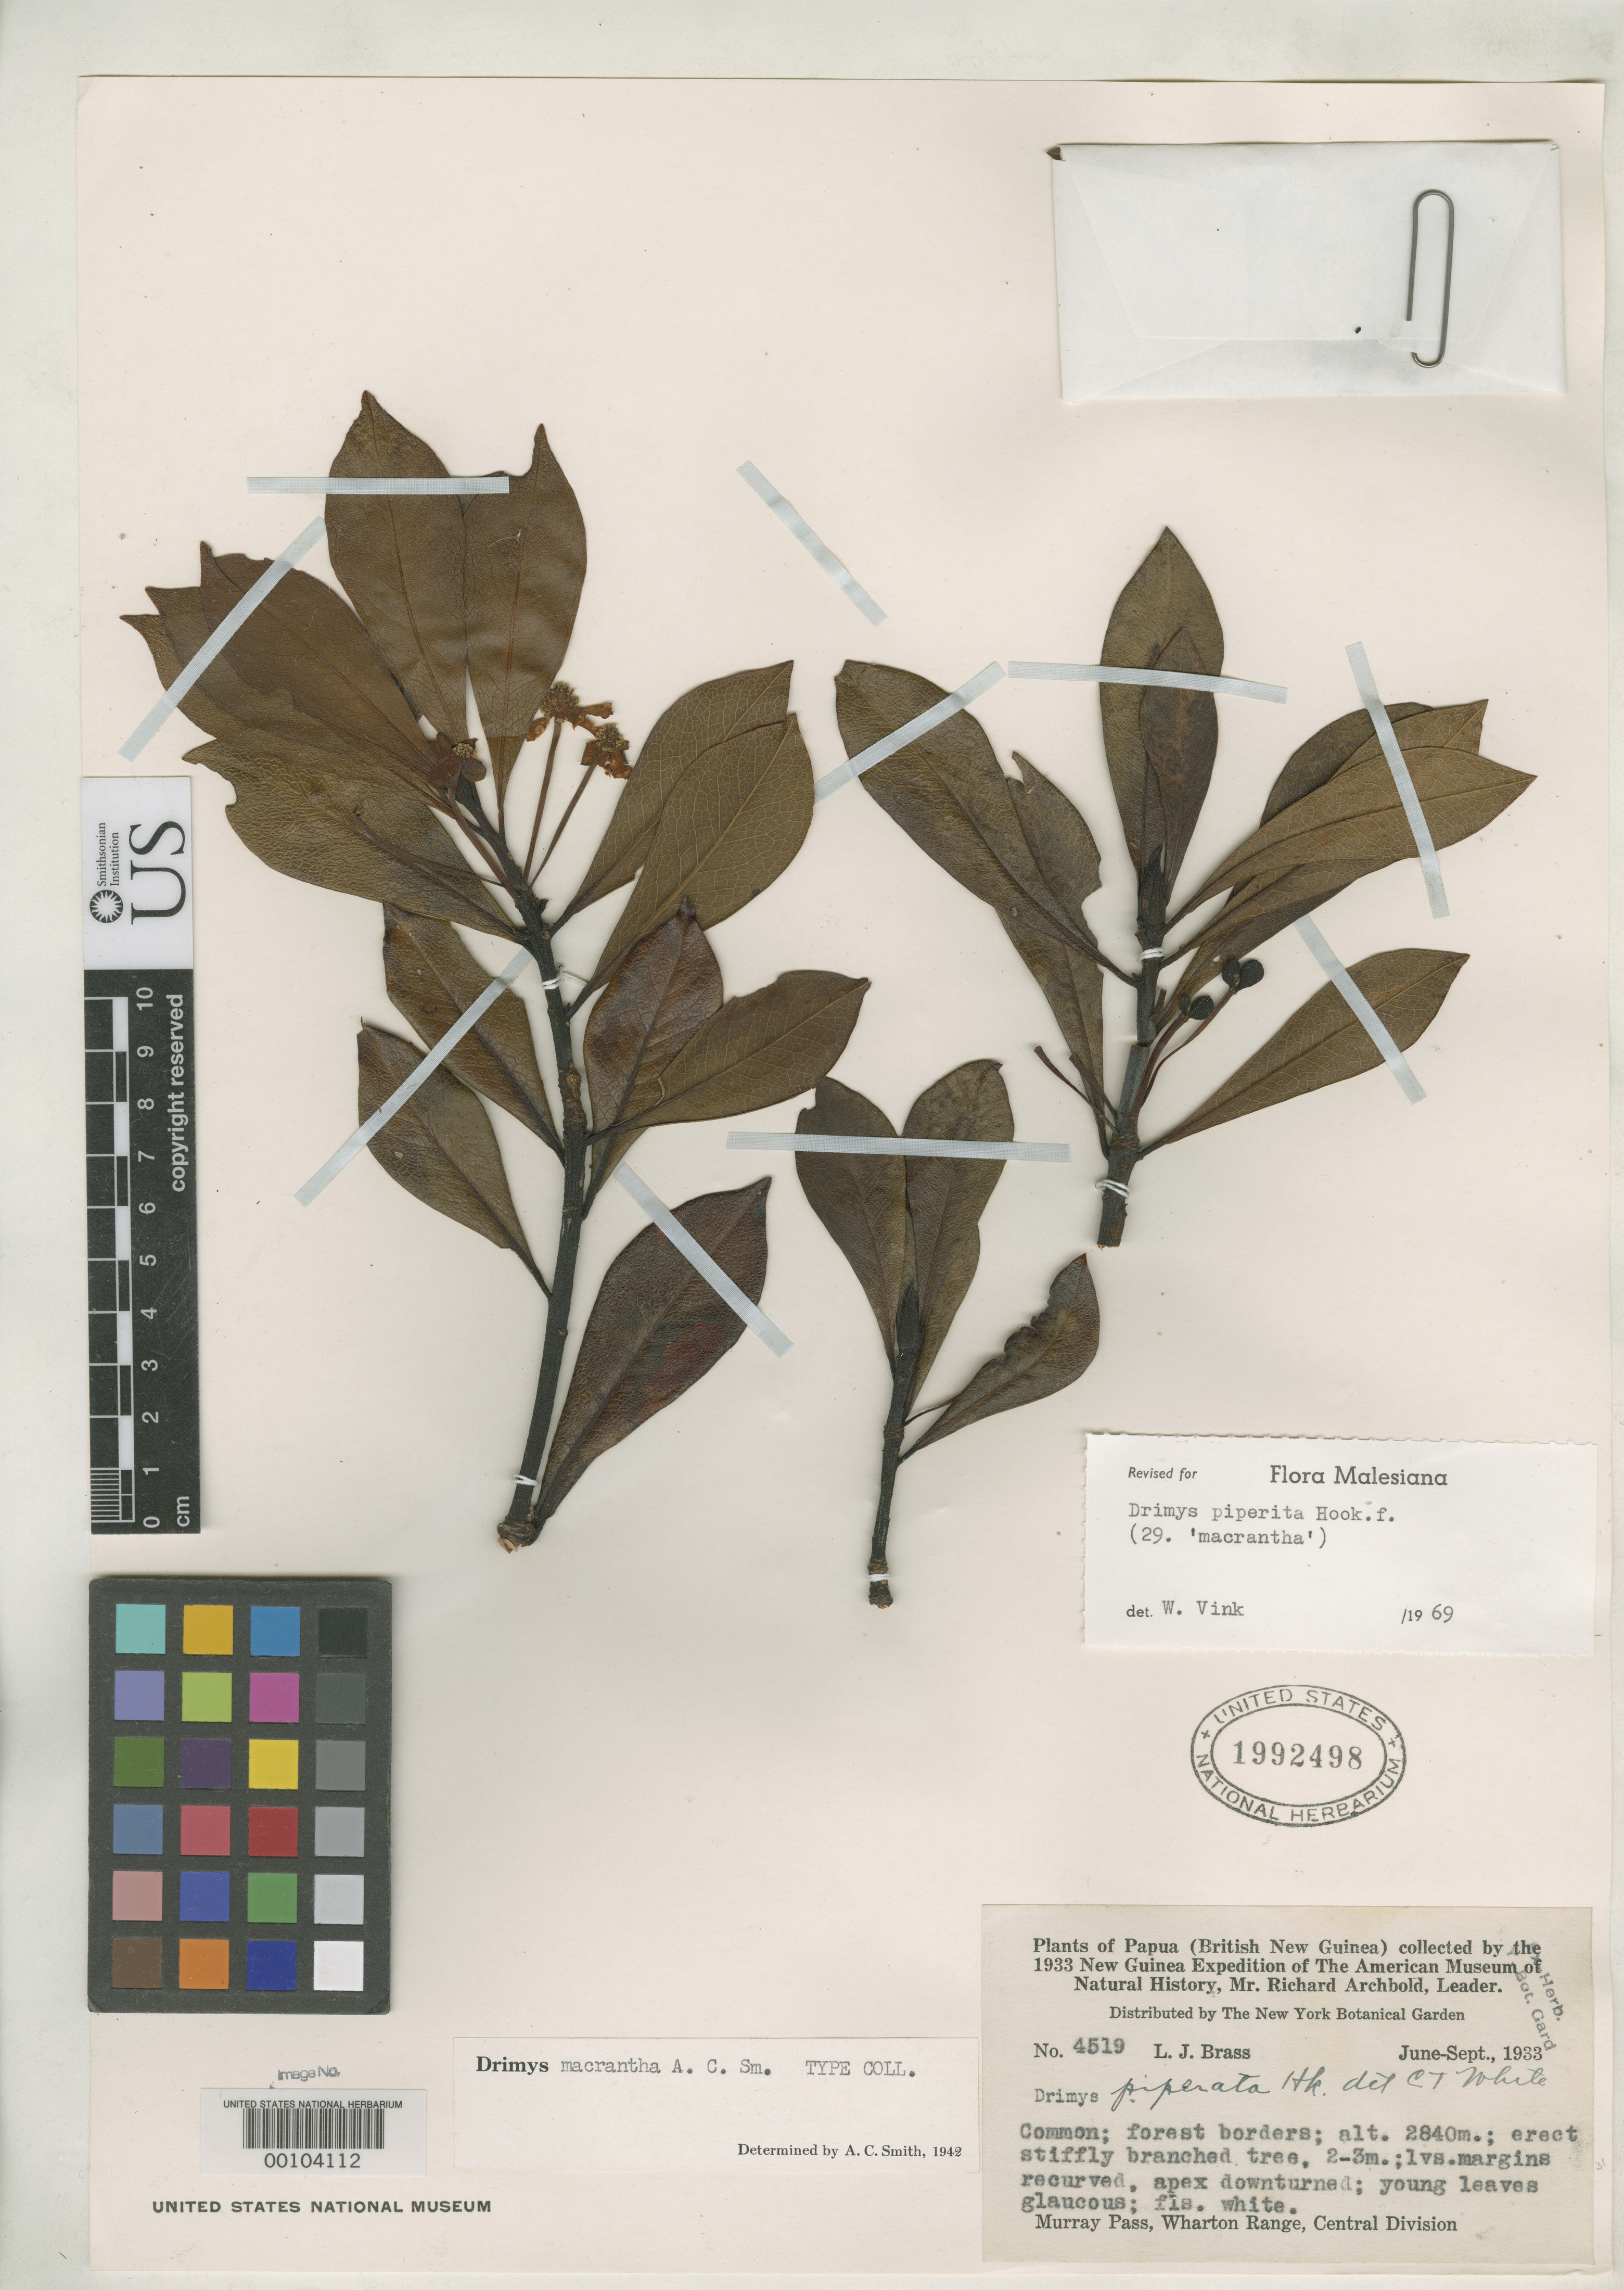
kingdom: Plantae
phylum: Tracheophyta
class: Magnoliopsida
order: Canellales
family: Winteraceae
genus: Drimys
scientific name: Drimys macrantha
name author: A.C. Sm.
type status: Isotype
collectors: L. J. Brass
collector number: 4519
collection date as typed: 16 Jul 1933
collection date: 1933-07-16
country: Papua New Guinea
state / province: Central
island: New Guinea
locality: Murray Pass, Wharton Range.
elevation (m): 2840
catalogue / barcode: US 1992498